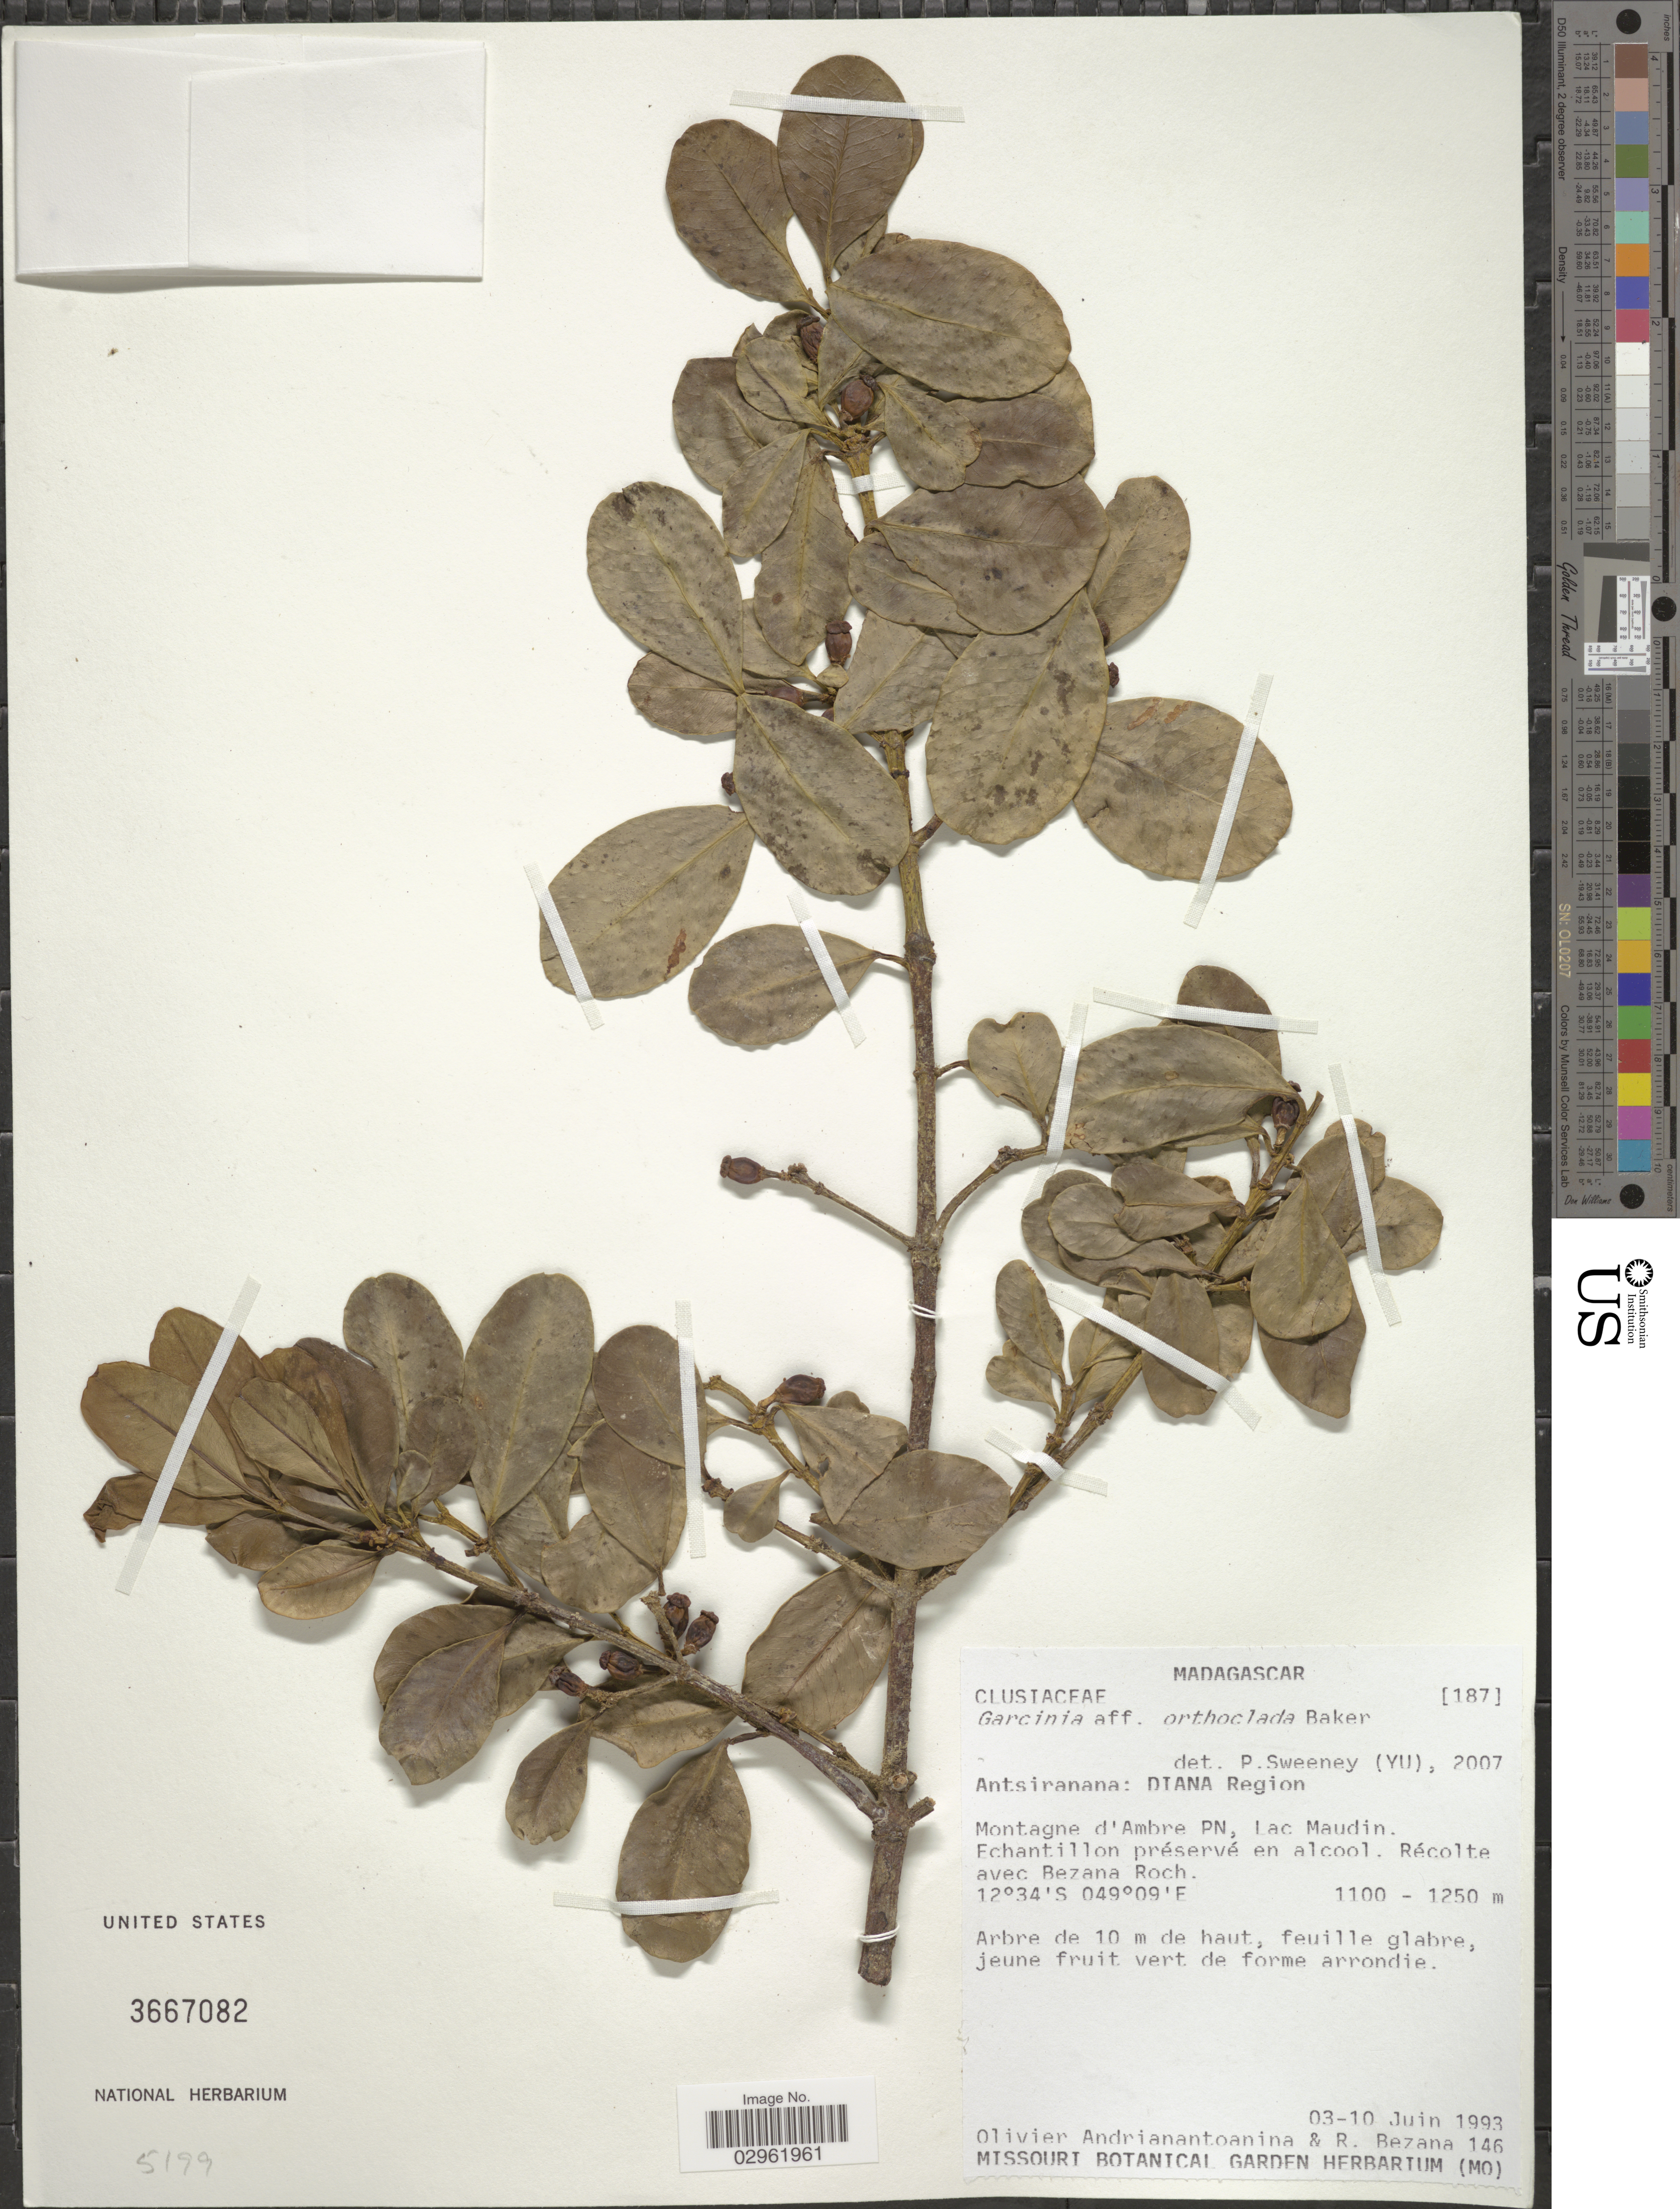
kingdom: Plantae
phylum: Tracheophyta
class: Magnoliopsida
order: Malpighiales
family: Clusiaceae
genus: Garcinia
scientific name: Garcinia orthoclada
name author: Baker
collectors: O. Andrianantoanina & R. Bezana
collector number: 146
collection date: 1993-06-03/1993-06-10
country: Madagascar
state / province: Diana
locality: Diana Region, Montagne d'Ambre PN, Lac Maudin.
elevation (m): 1100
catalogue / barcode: US 3667082